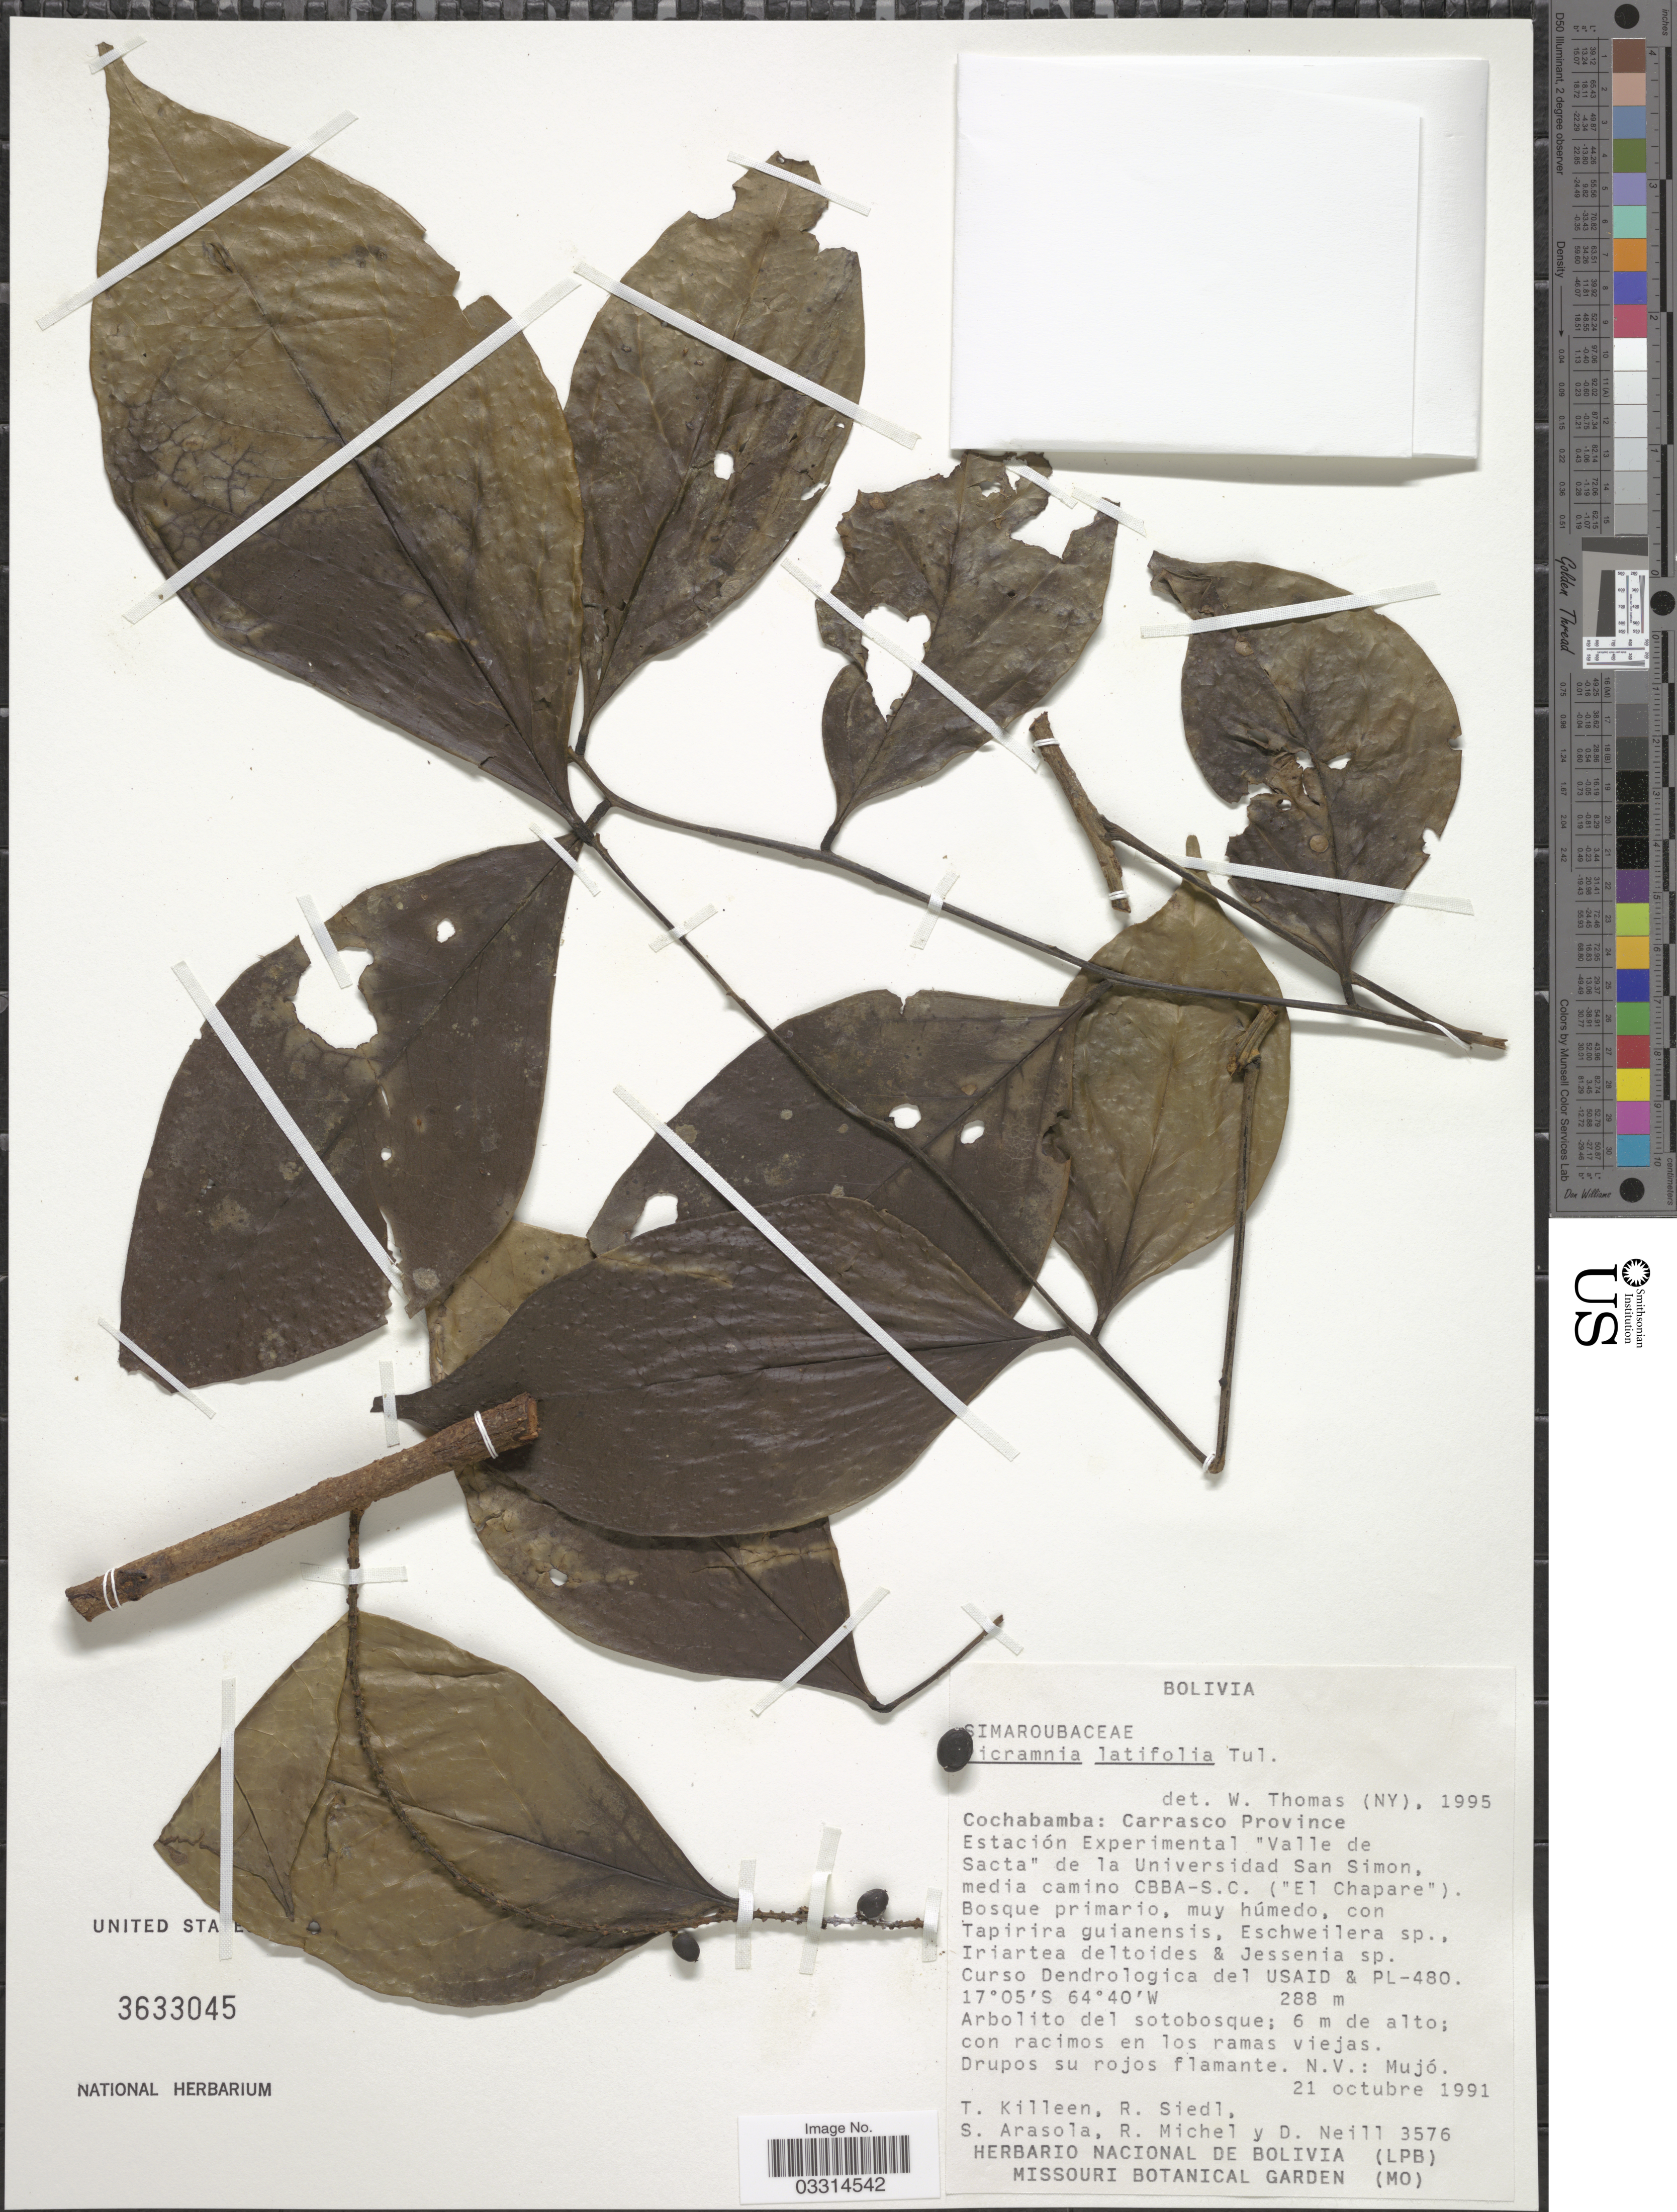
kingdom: Plantae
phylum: Tracheophyta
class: Magnoliopsida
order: Picramniales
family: Picramniaceae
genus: Picramnia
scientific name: Picramnia latifolia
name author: Tul.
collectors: T. J. Killeen, R. Siedl, S. Arasola, R. Michel & D. Neill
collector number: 3576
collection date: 1991-10-21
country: Bolivia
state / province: Cochabamba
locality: Carrasco Province. Estación Experimental "Valle de Sacta" de la Universidad San Simon, media camino CBBA-S.C. ("El Chapare").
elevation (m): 288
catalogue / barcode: US 3633045